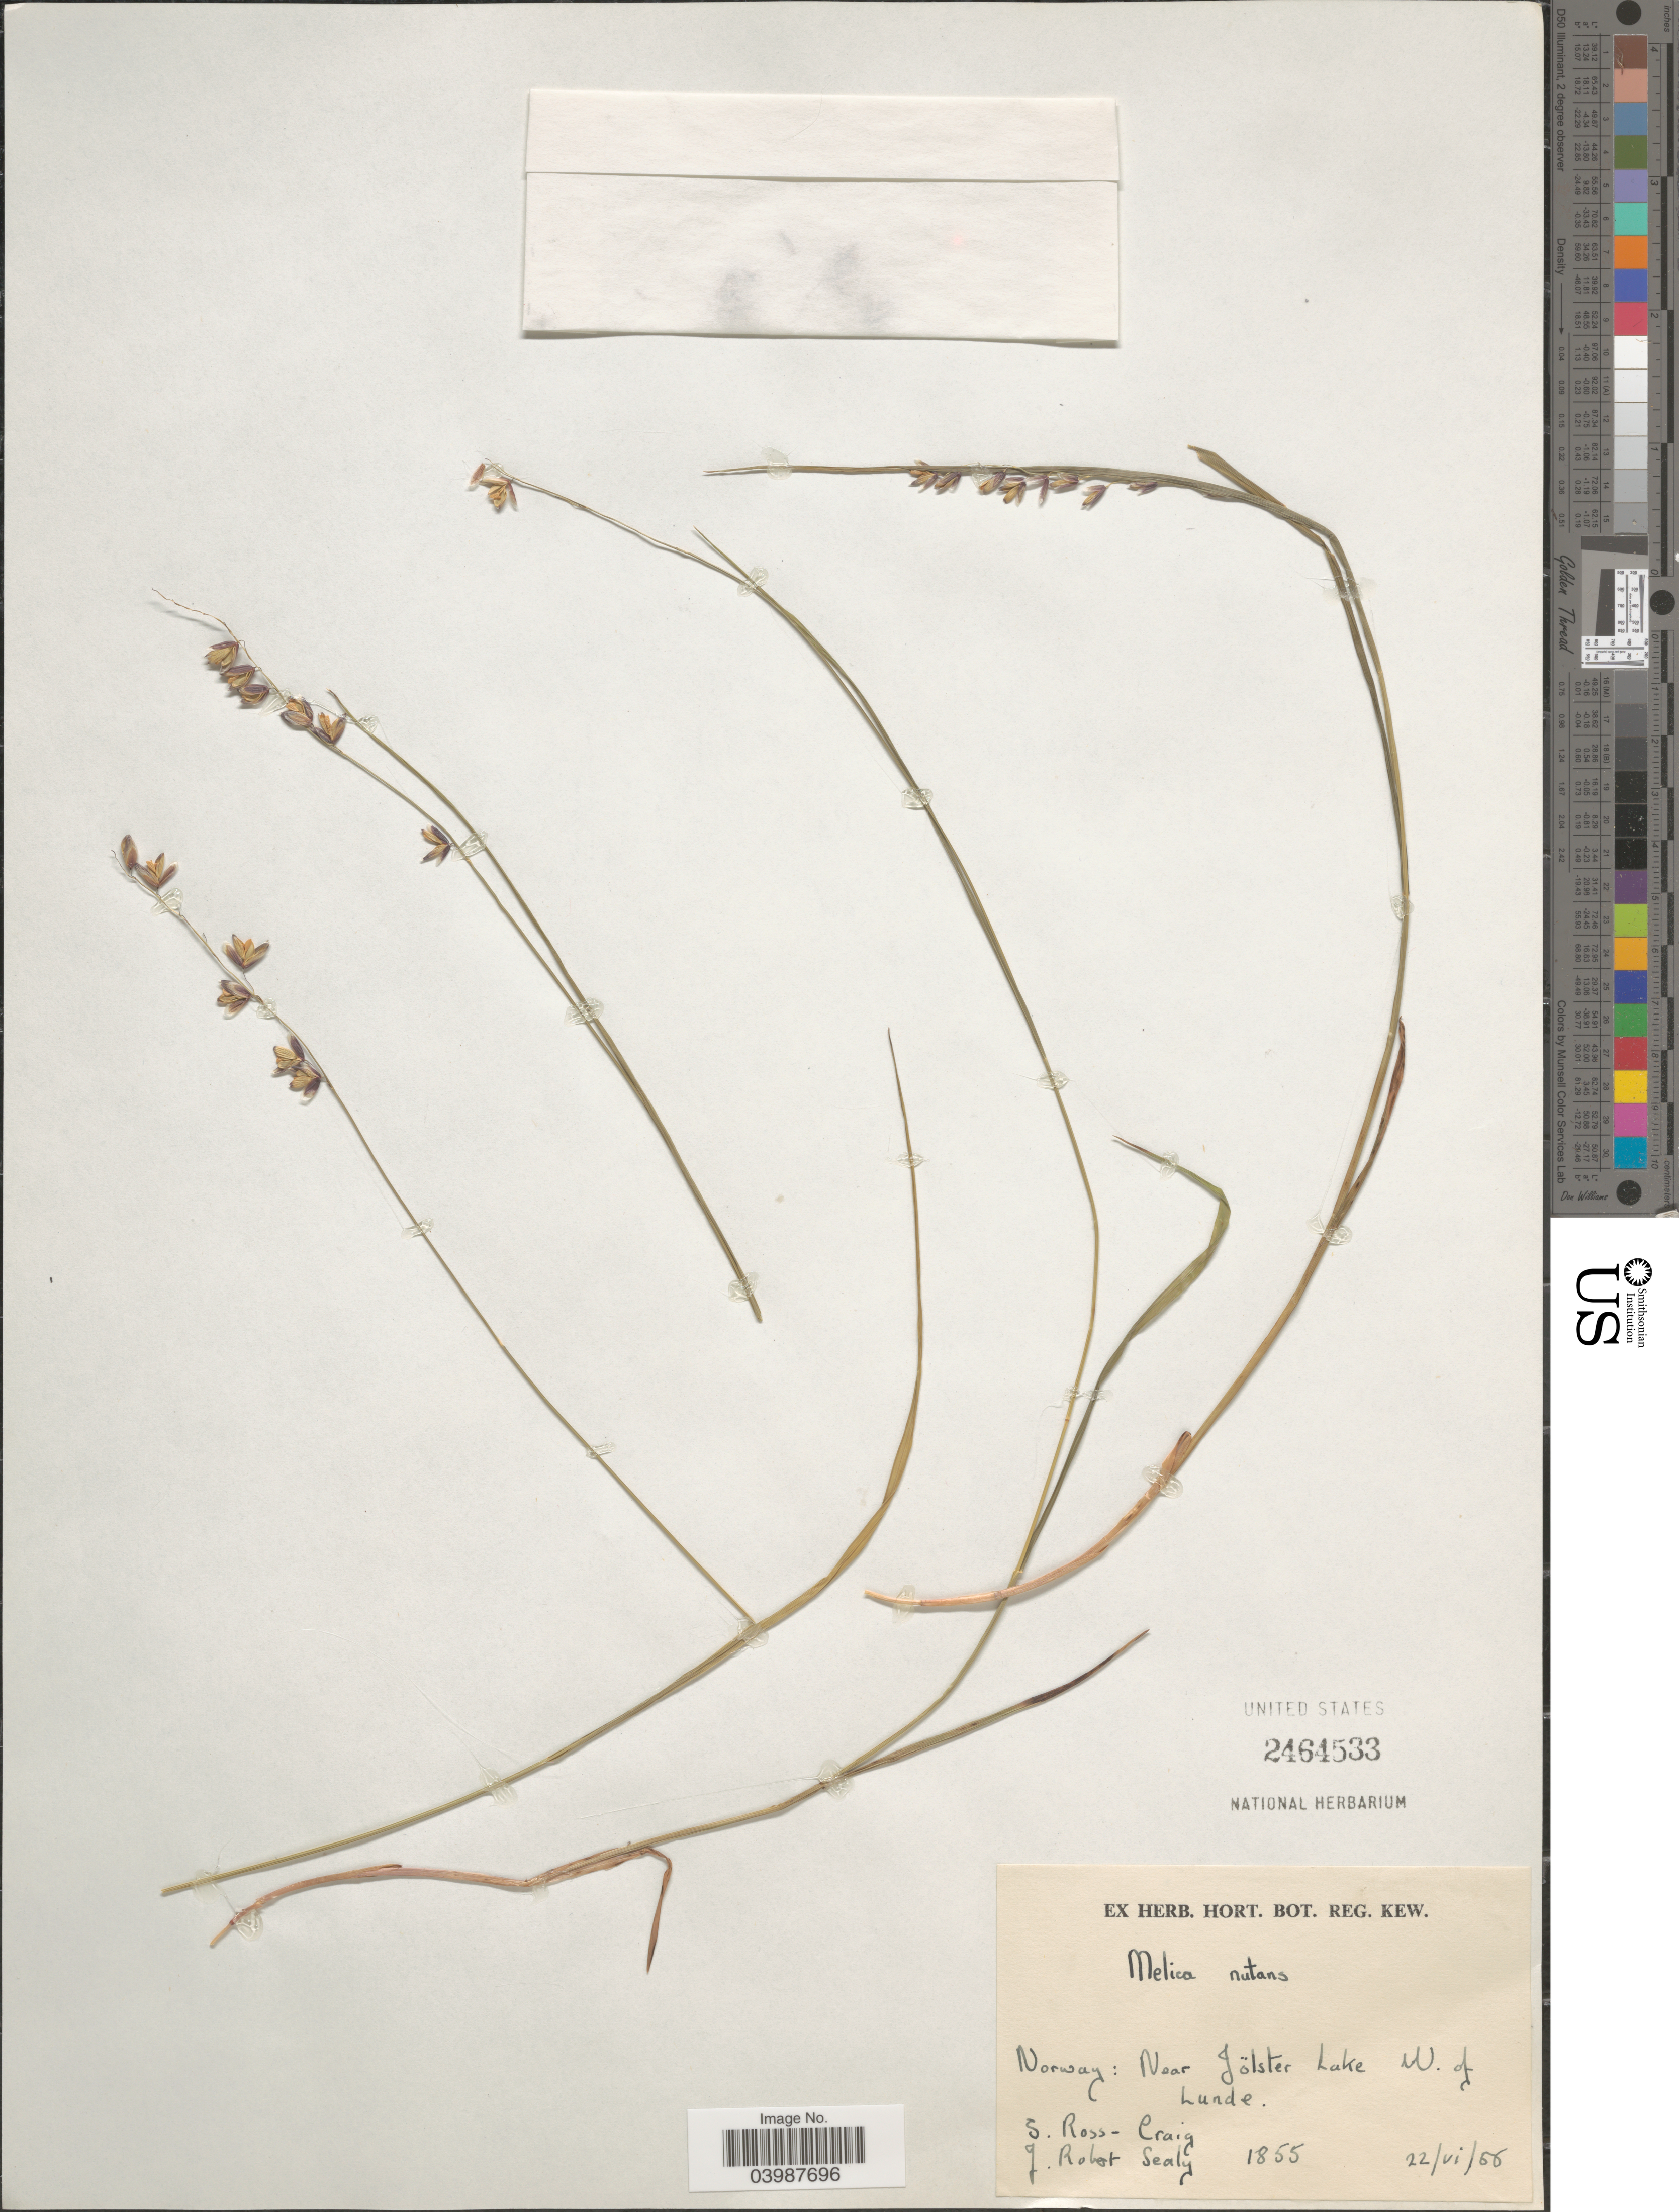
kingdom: Plantae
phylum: Tracheophyta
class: Liliopsida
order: Poales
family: Poaceae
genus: Melica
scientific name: Melica nutans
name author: L.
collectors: S. Ross-Craig & J. R. Sealy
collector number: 1855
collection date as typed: Transcribed d/m/y: 22/6/56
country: Norway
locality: Near Jölster Lake W. of Lunde.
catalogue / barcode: US 2464533